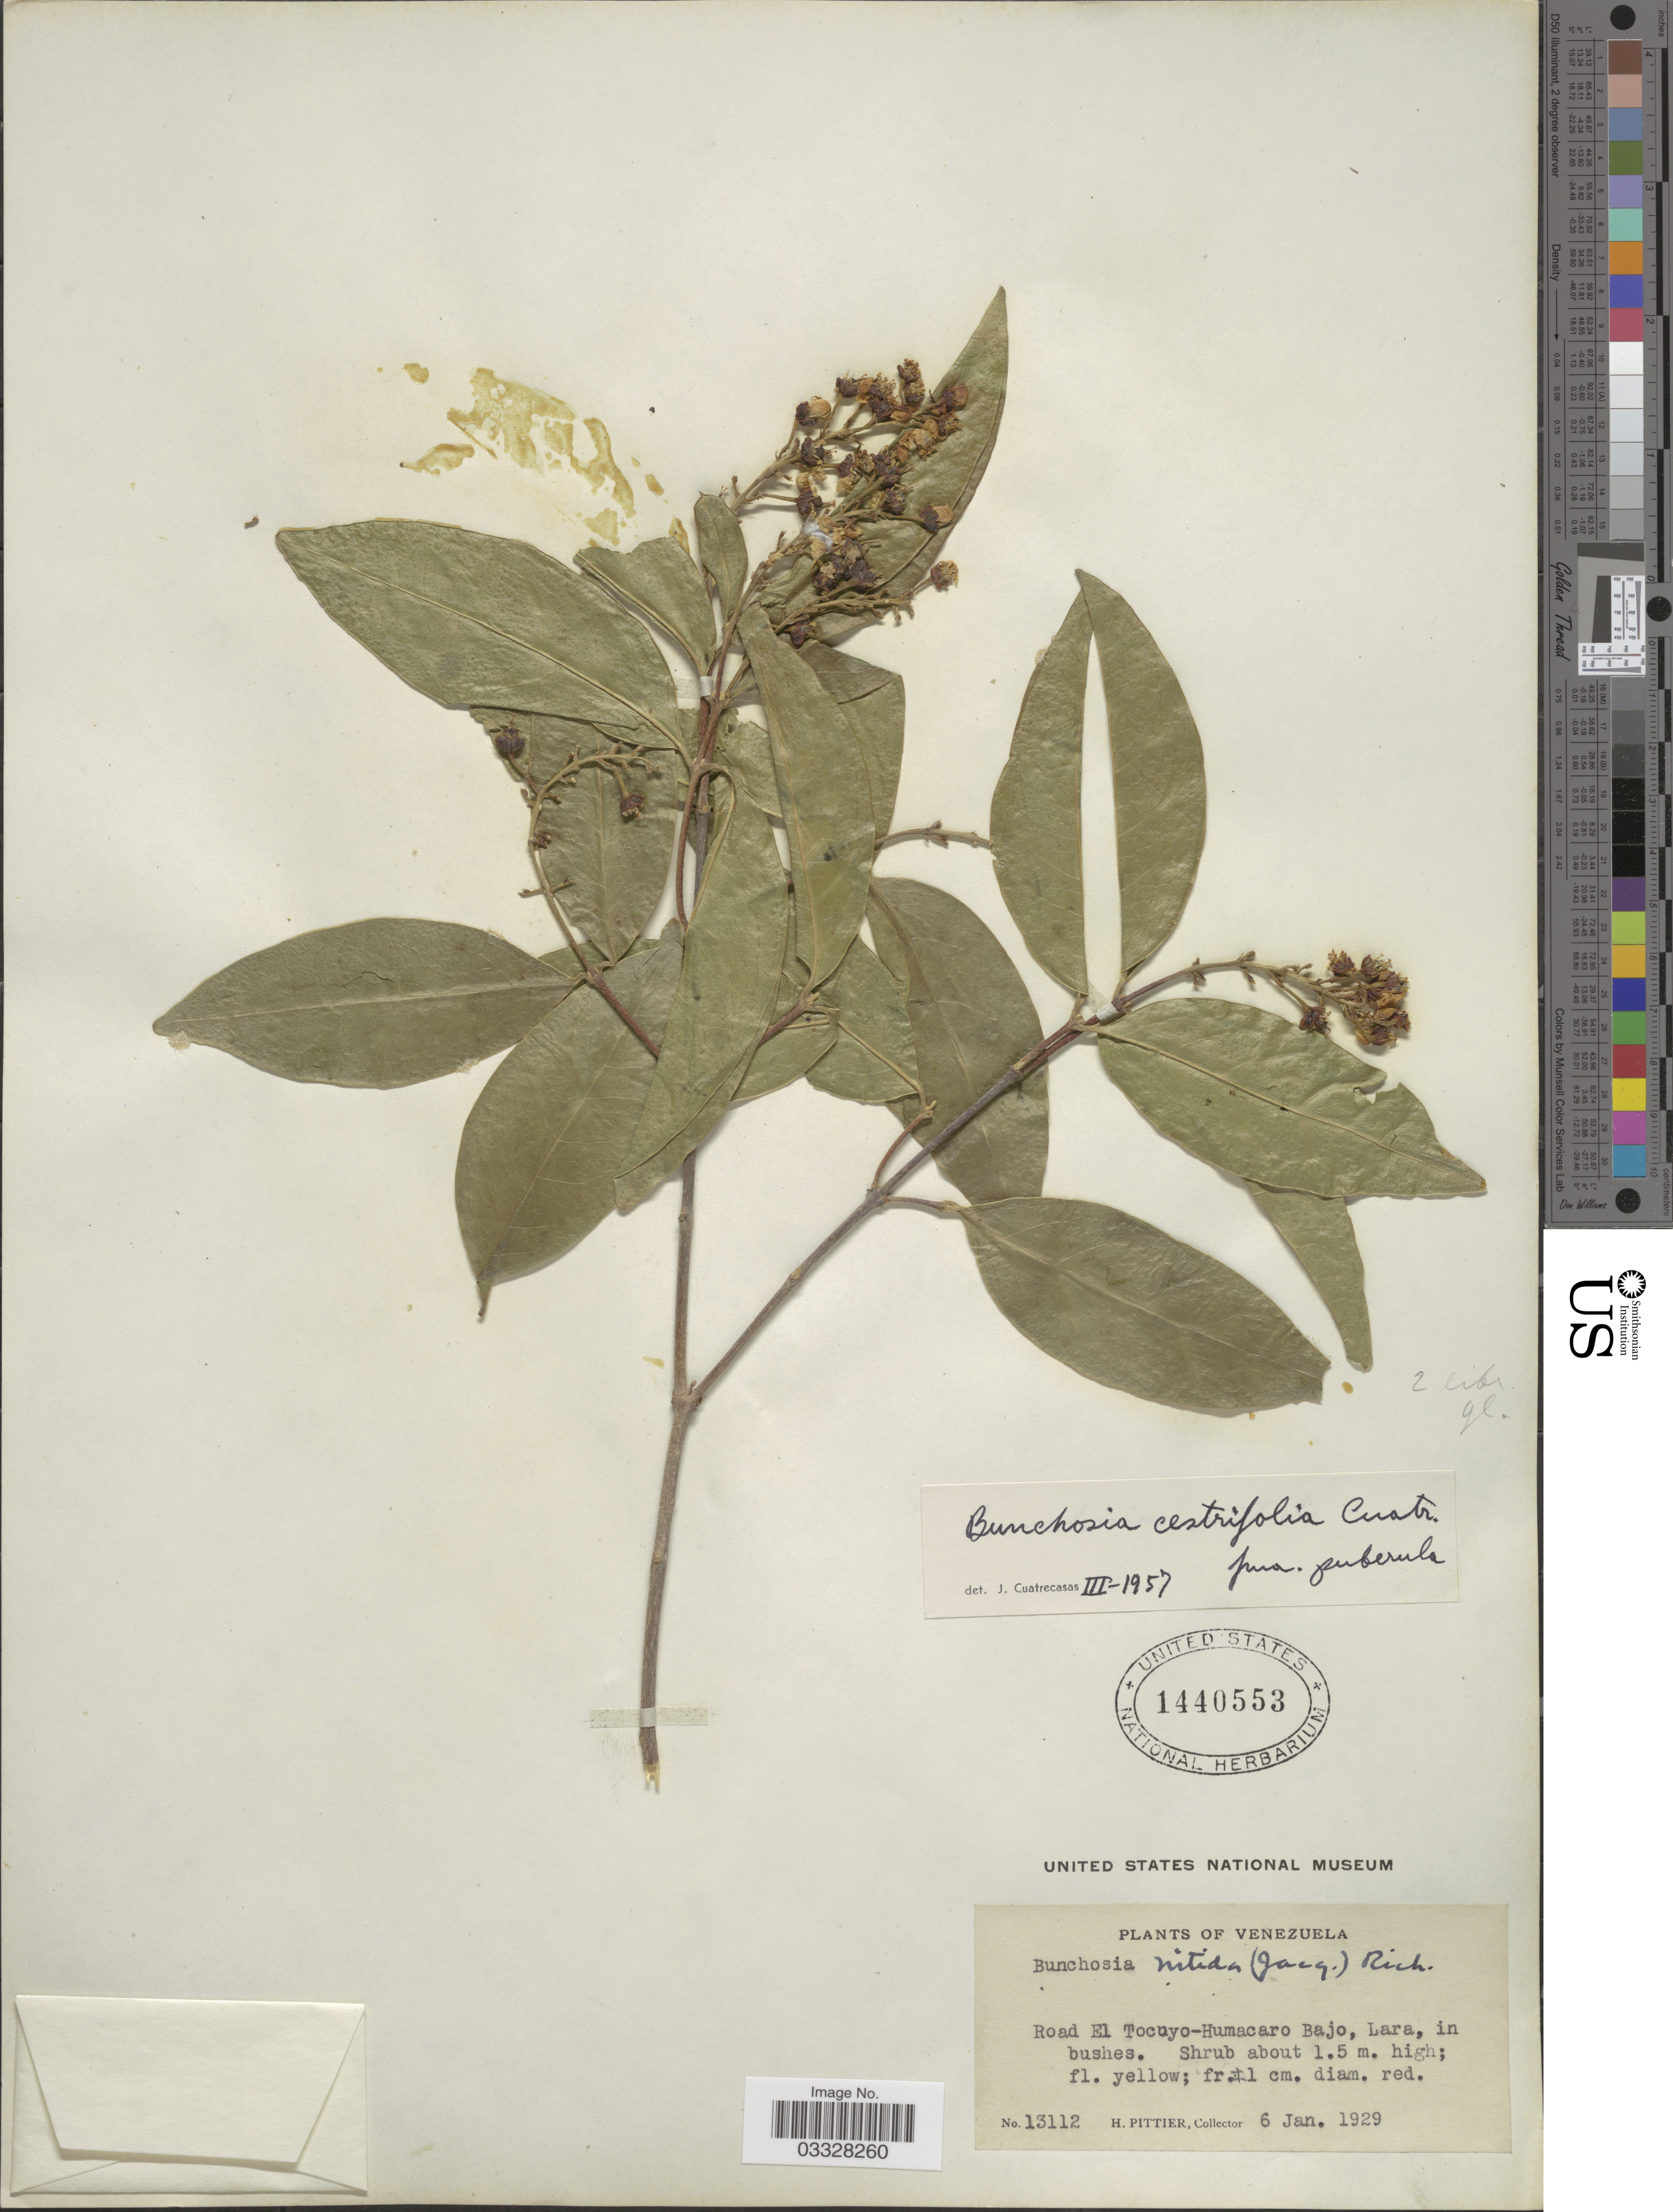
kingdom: Plantae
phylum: Tracheophyta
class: Magnoliopsida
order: Malpighiales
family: Malpighiaceae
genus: Bunchosia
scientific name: Bunchosia cestrifolia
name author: Cuatrec.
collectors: H. F. Pittier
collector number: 13112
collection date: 1929-01-06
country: Venezuela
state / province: Lara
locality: Road El Tocuyo-Humacaro Bajo.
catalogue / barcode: US 1440553